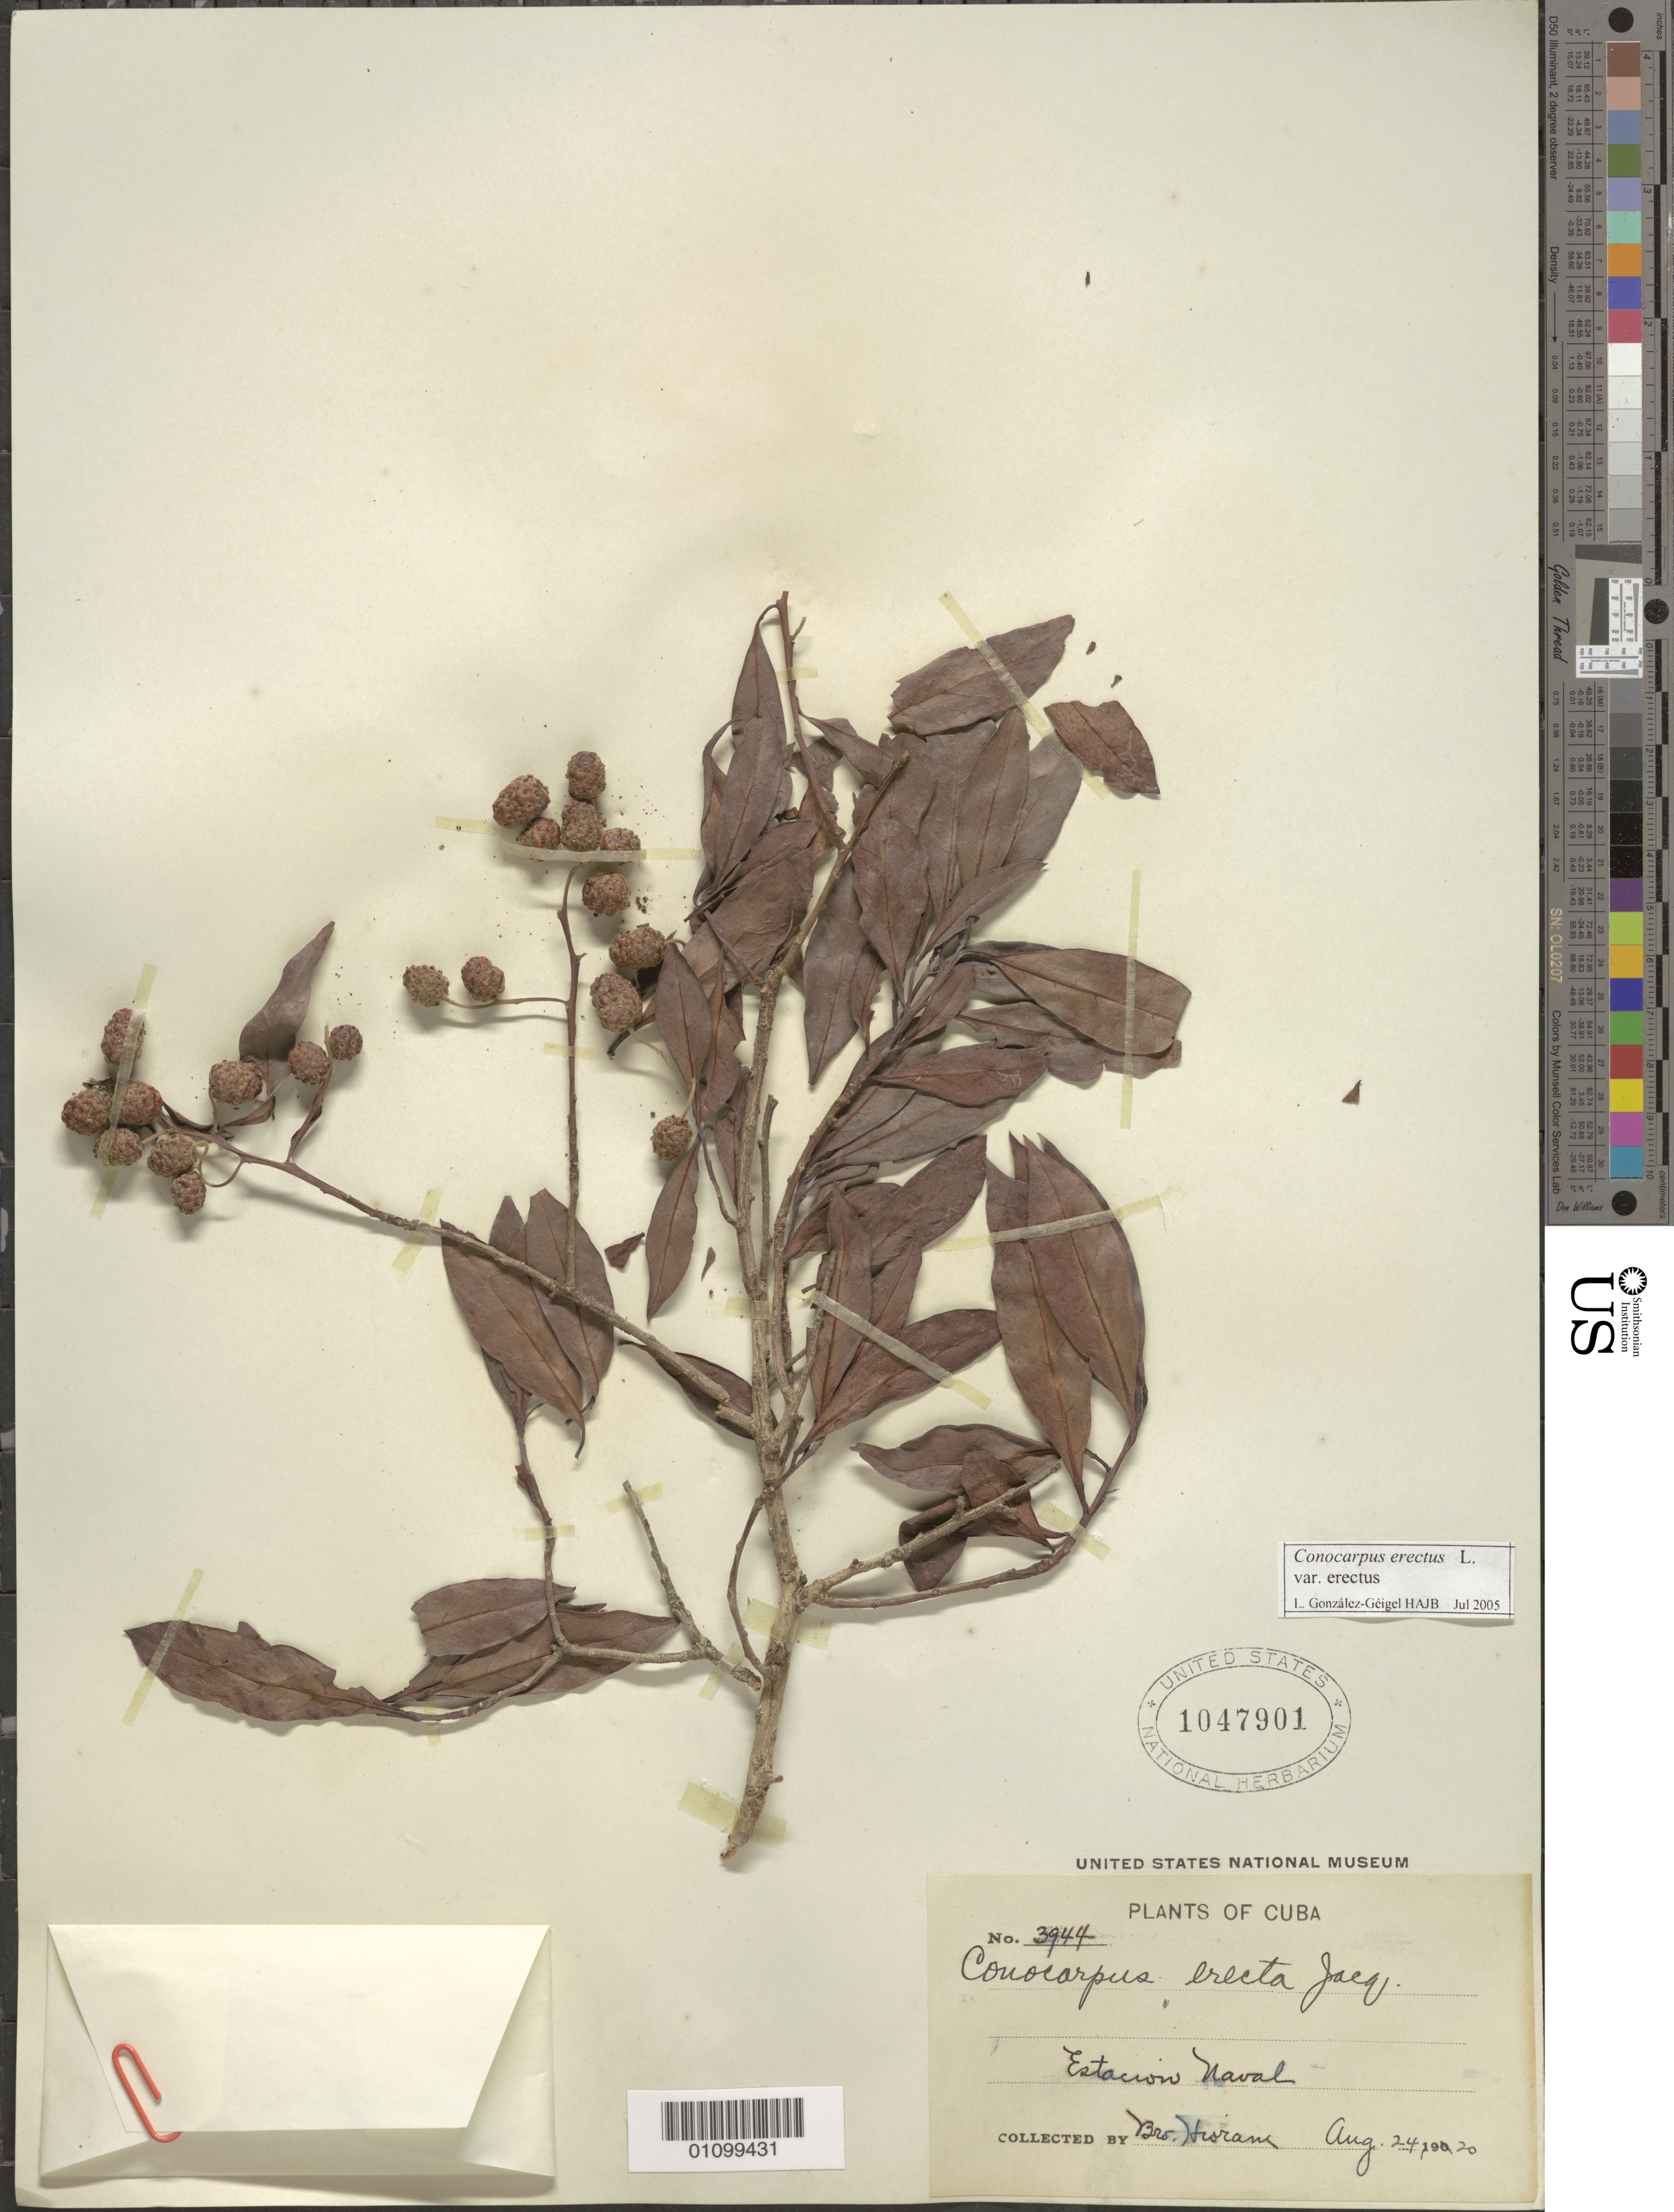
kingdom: Plantae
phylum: Tracheophyta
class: Magnoliopsida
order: Myrtales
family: Combretaceae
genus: Conocarpus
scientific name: Conocarpus erectus var. erectus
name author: L.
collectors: Bro. Hioram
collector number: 3944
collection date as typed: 24 Aug 1920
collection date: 1920-08-24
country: Cuba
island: Cuba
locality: Estacion Naval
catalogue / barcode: US 1047901